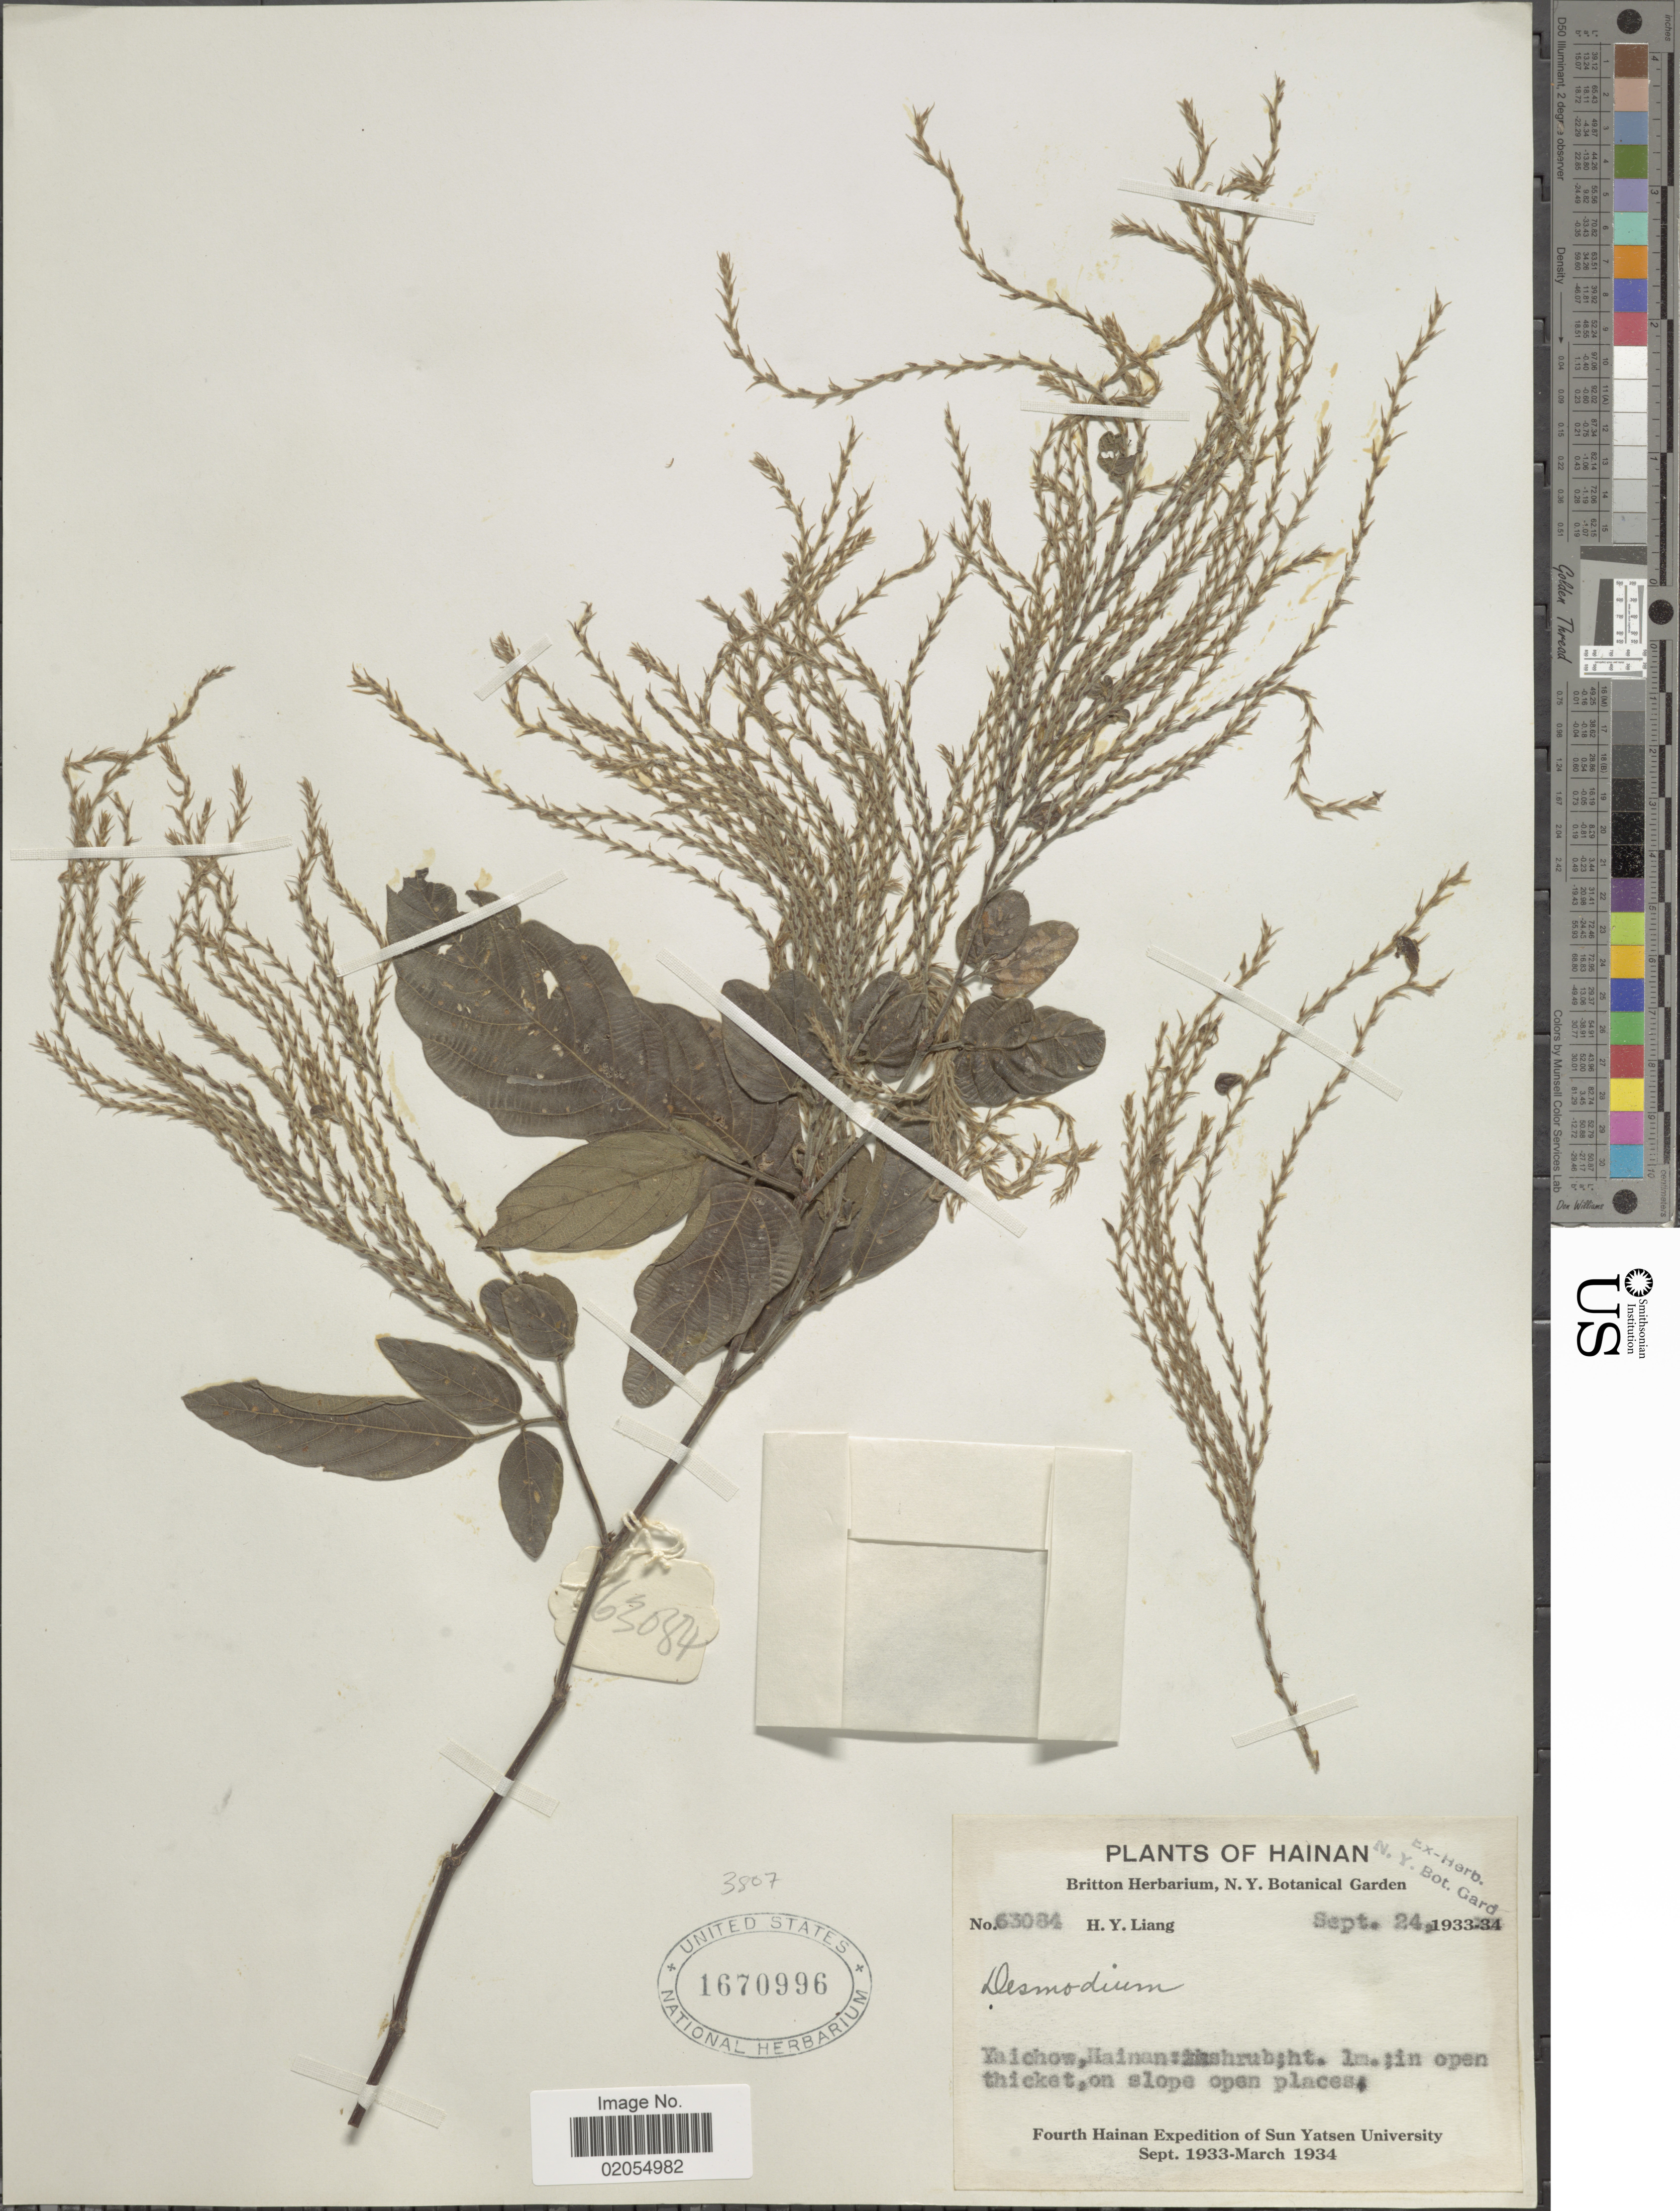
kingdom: Plantae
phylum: Tracheophyta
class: Magnoliopsida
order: Fabales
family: Fabaceae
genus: Desmodium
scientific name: Desmodium sp.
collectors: H. Y. Liang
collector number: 63084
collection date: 1933-09-24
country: China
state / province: Hainan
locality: Yaichow, Hainan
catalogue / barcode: US 1670996